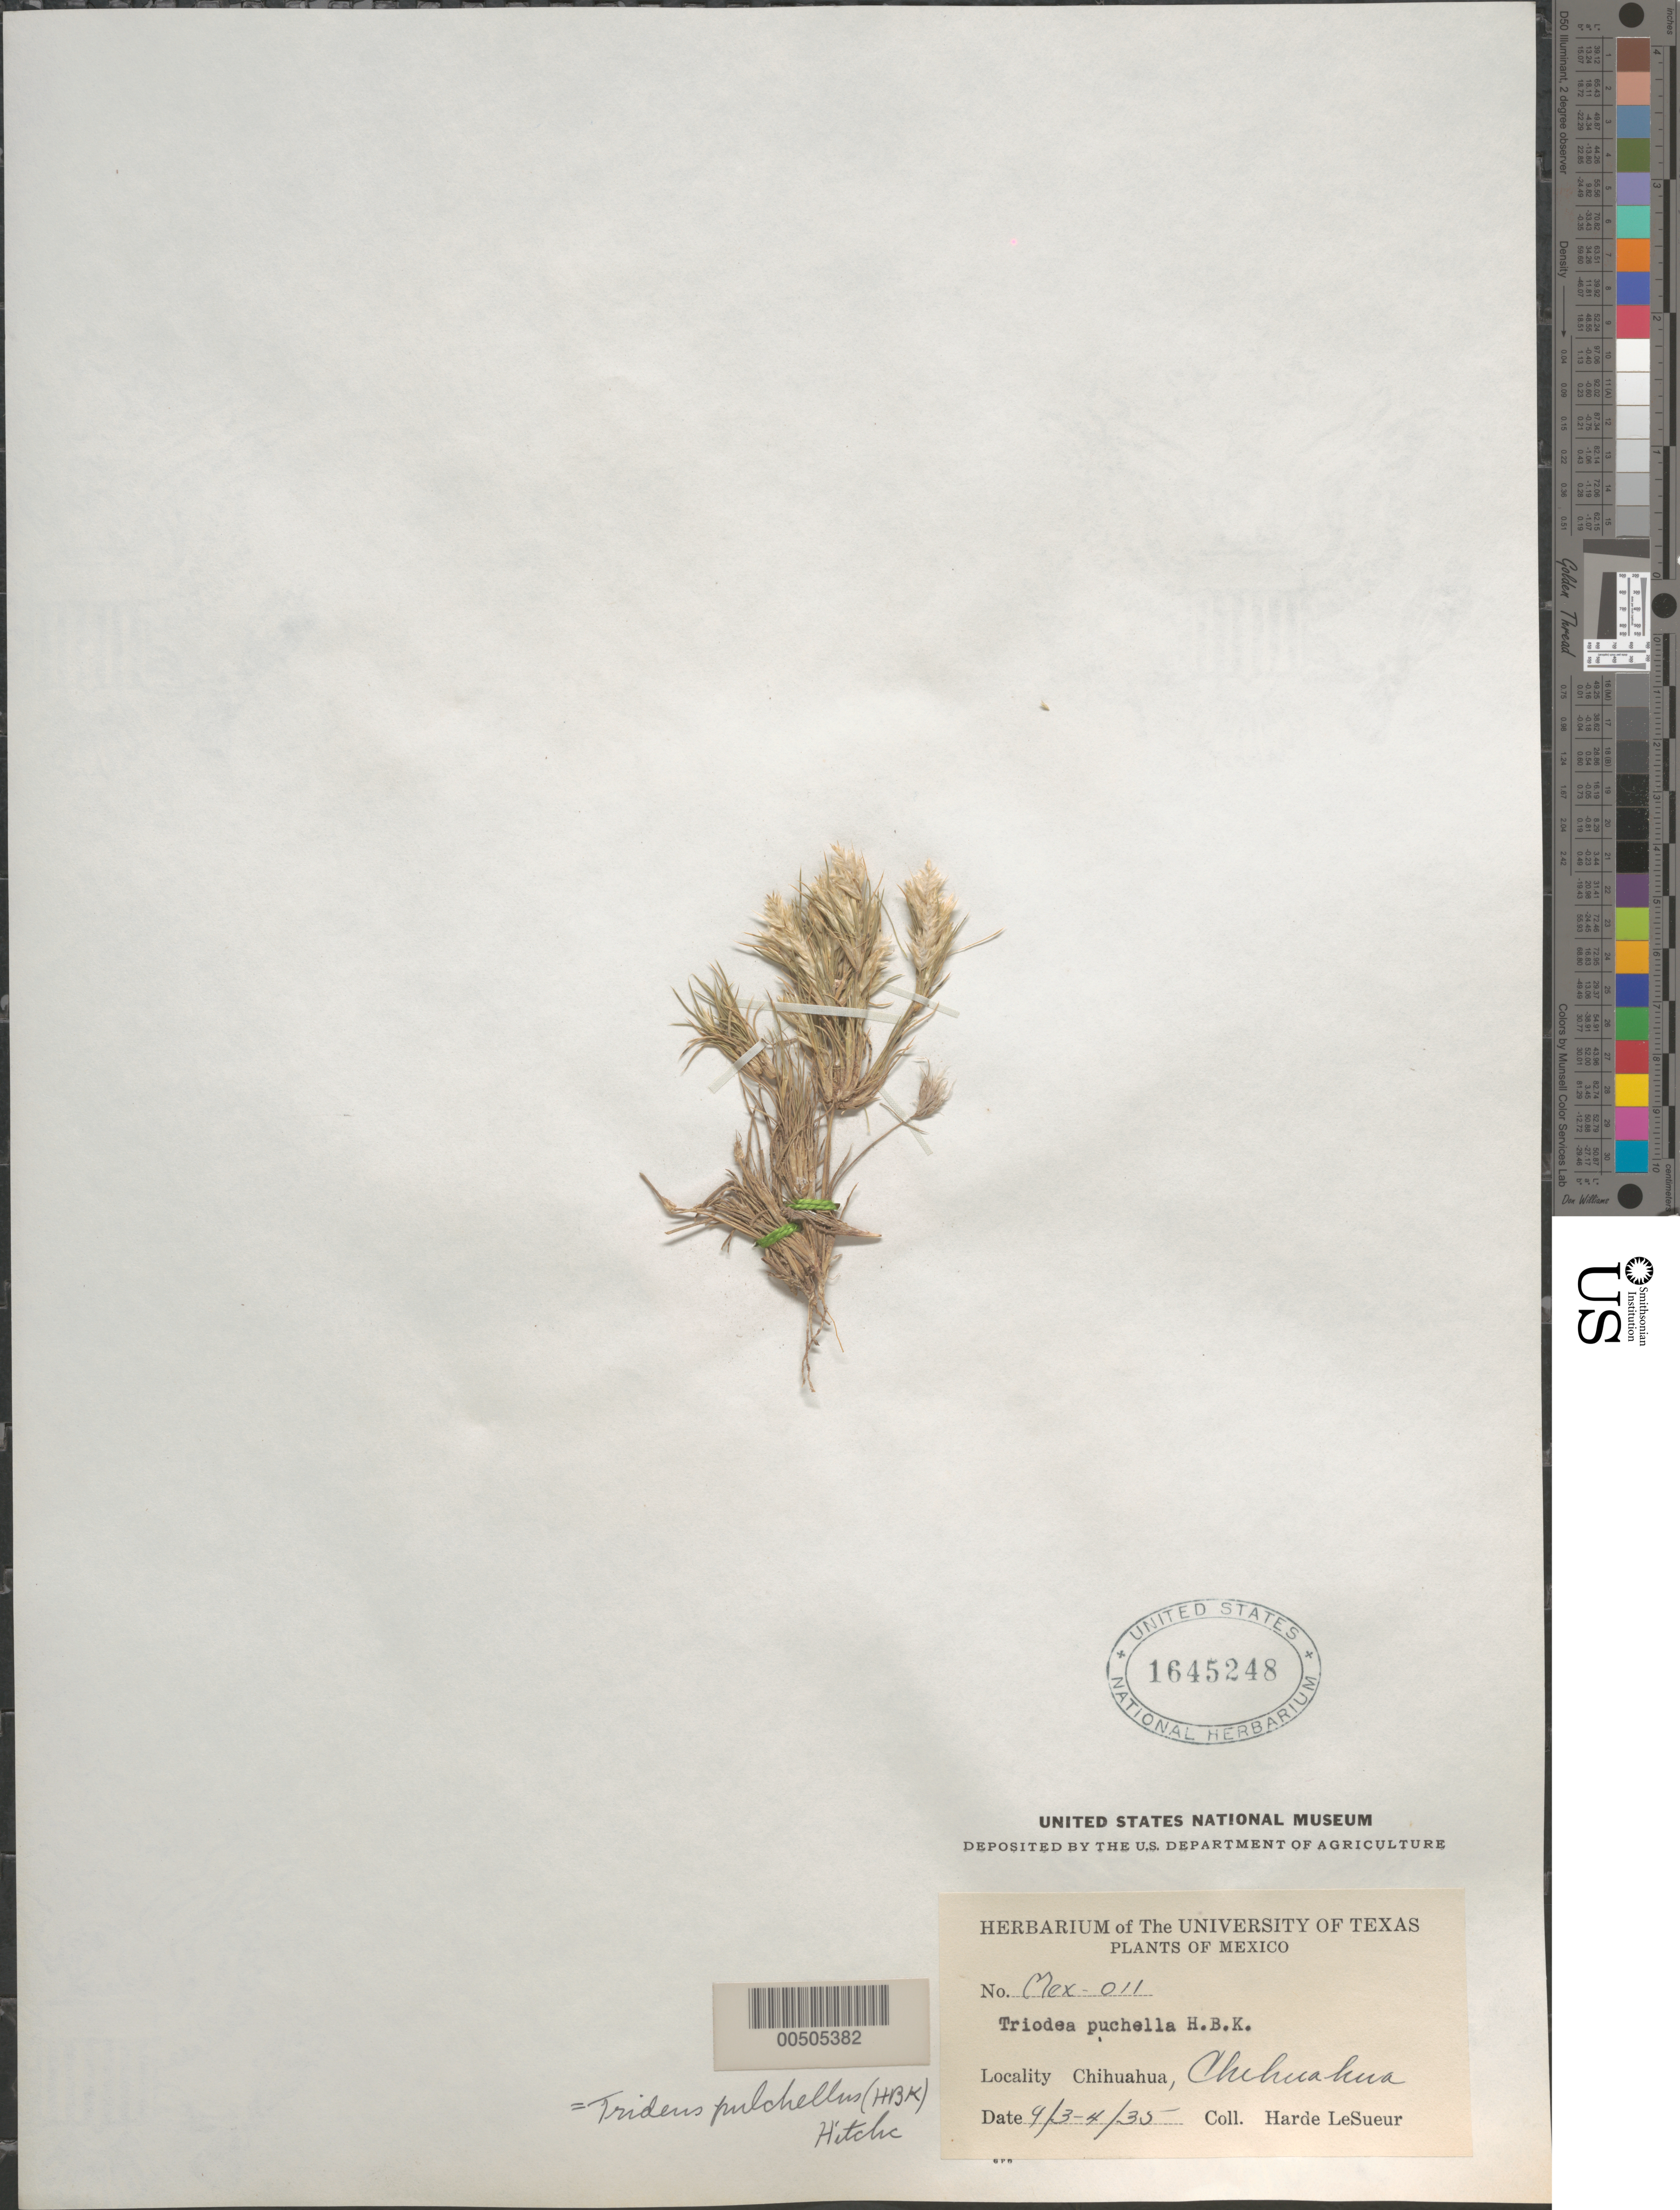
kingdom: Plantae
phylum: Tracheophyta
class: Liliopsida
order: Poales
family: Poaceae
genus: Erioneuron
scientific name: Erioneuron pulchellum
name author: (Kunth) Tateoka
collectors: D. H. LeSueur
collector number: Mex-011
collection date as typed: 3 Sep 1935 to 4 Sep 1935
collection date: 1935-09-03/1935-09-04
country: Mexico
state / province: Chihuahua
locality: Chihuahua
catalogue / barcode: US 1645248